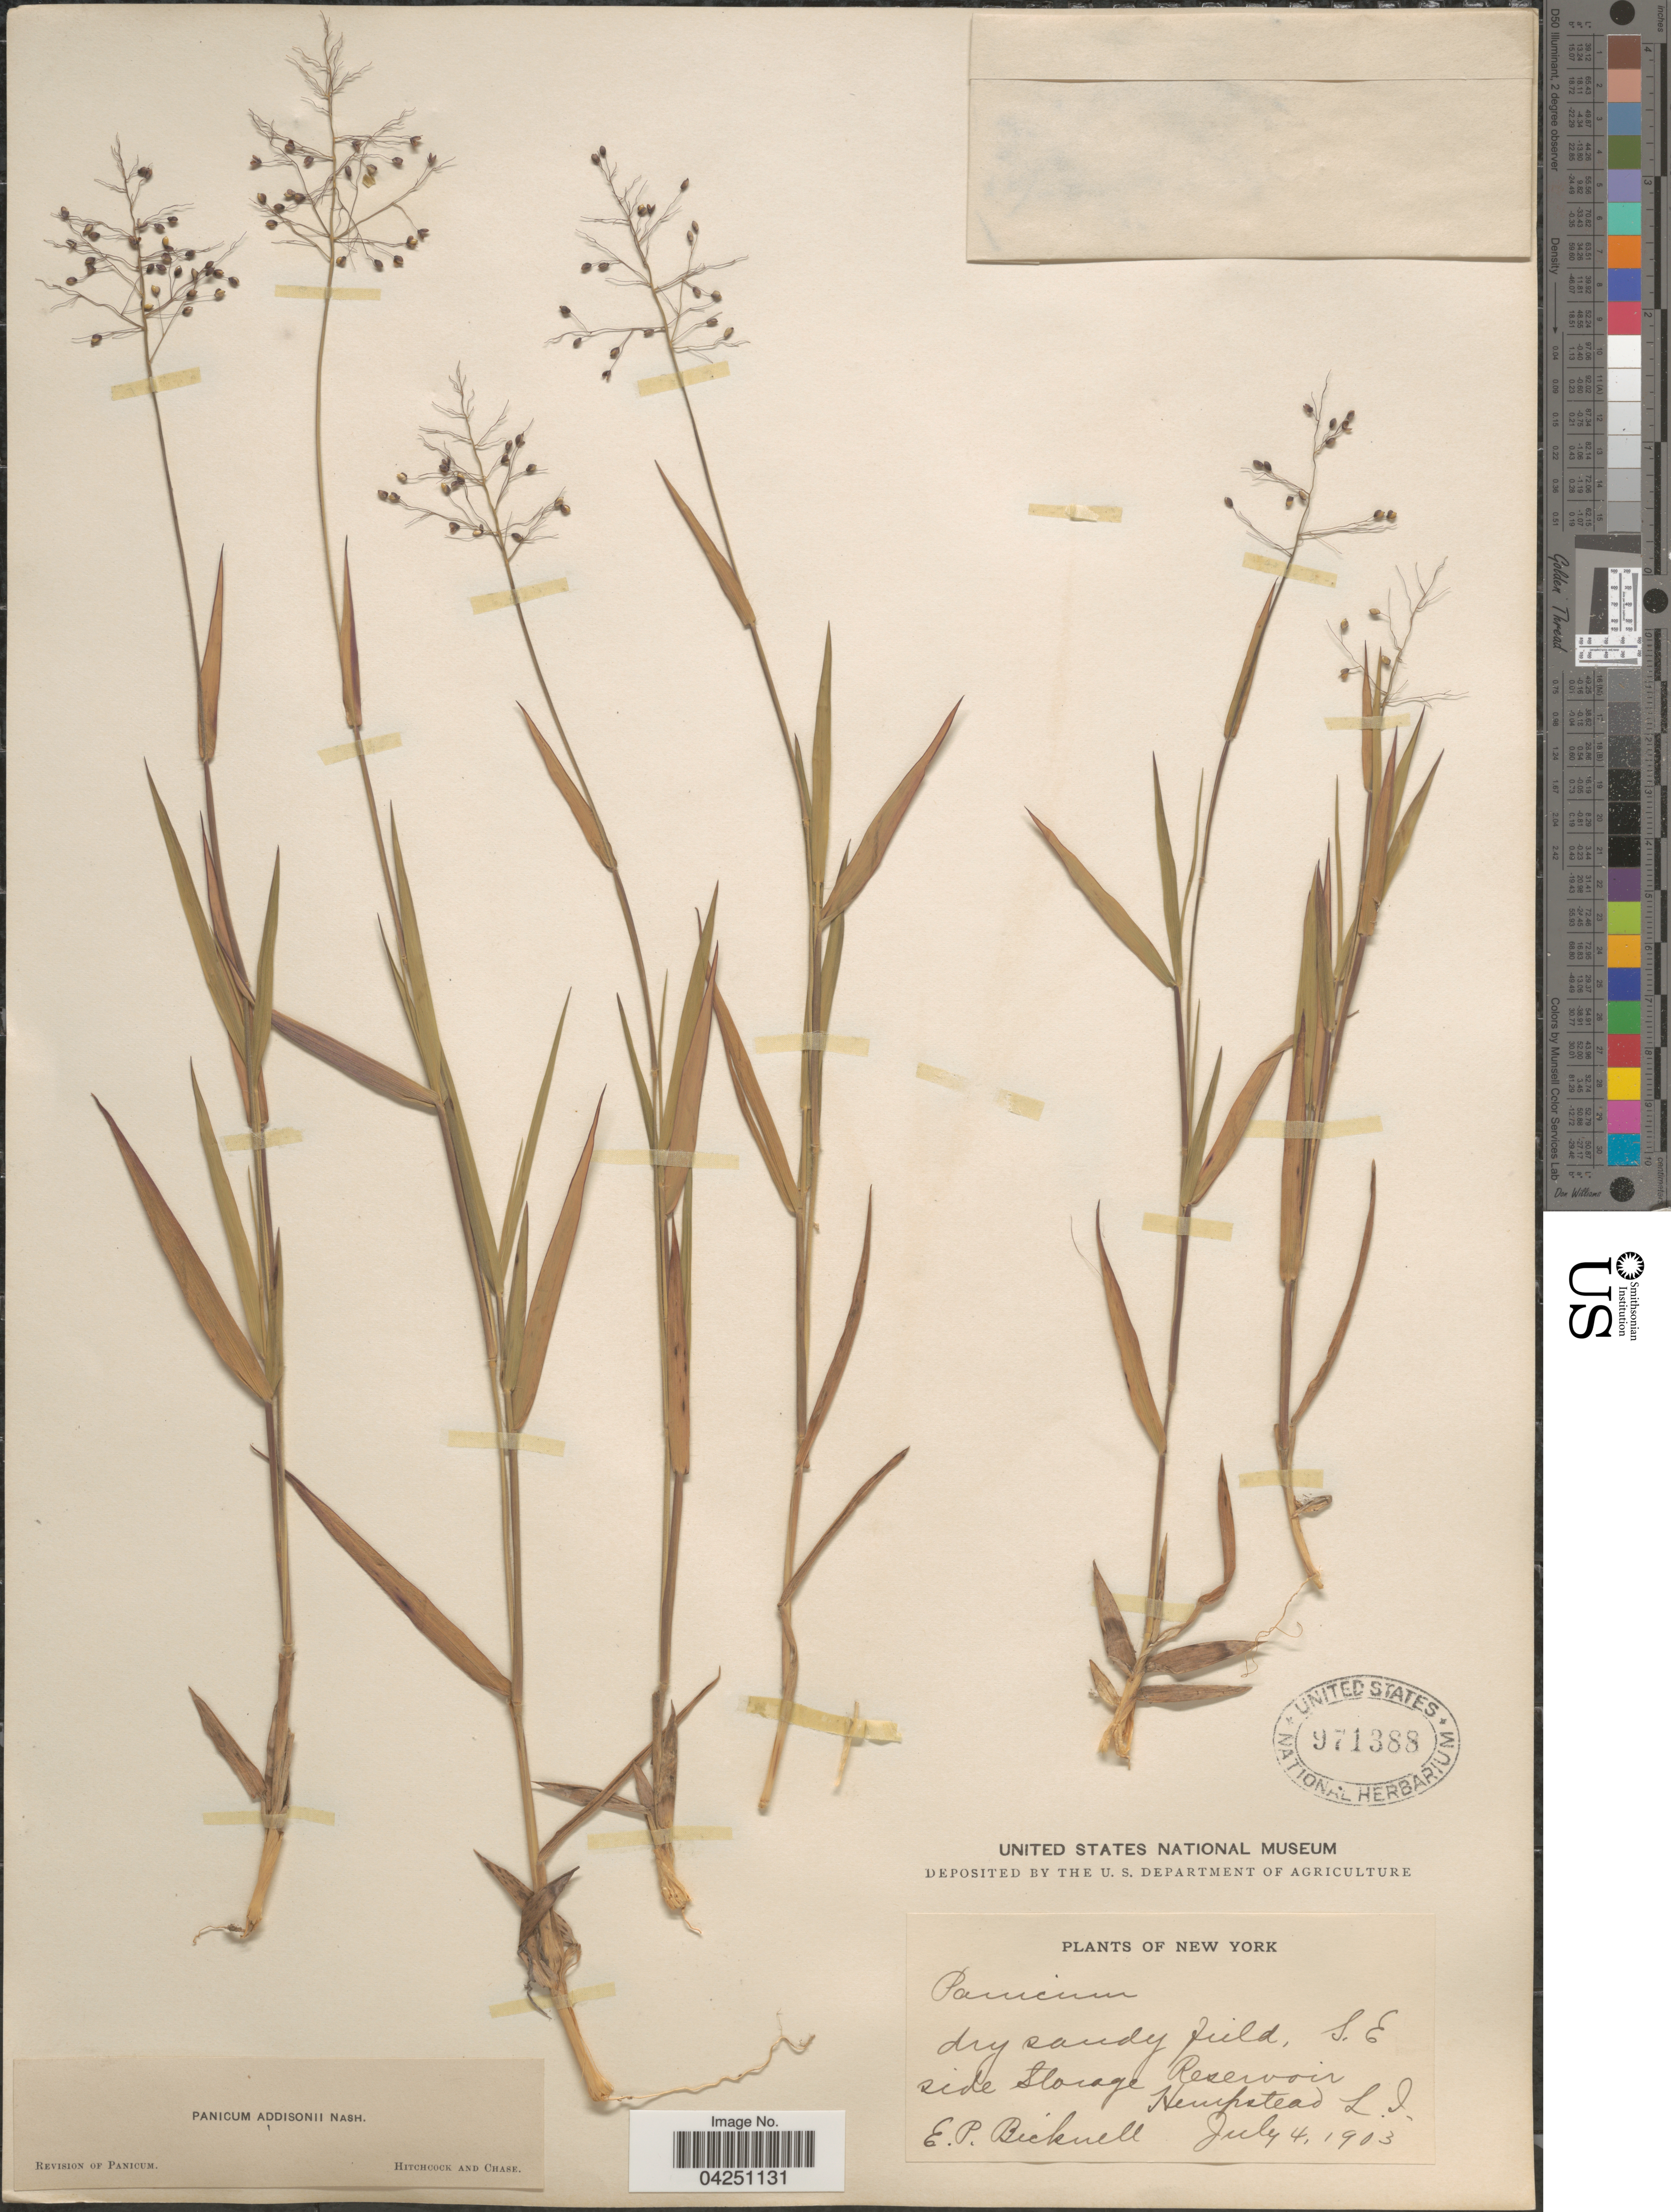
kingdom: Plantae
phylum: Tracheophyta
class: Liliopsida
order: Poales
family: Poaceae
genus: Dichanthelium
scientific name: Dichanthelium acuminatum var. acuminatum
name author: (Sw.) Gould & C.A. Clark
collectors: E. P. Bicknell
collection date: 1903-07-04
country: United States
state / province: New York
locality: Dry sandy field, S.E side Storage Reservoir. Hempstead L.I.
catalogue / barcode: US 971388